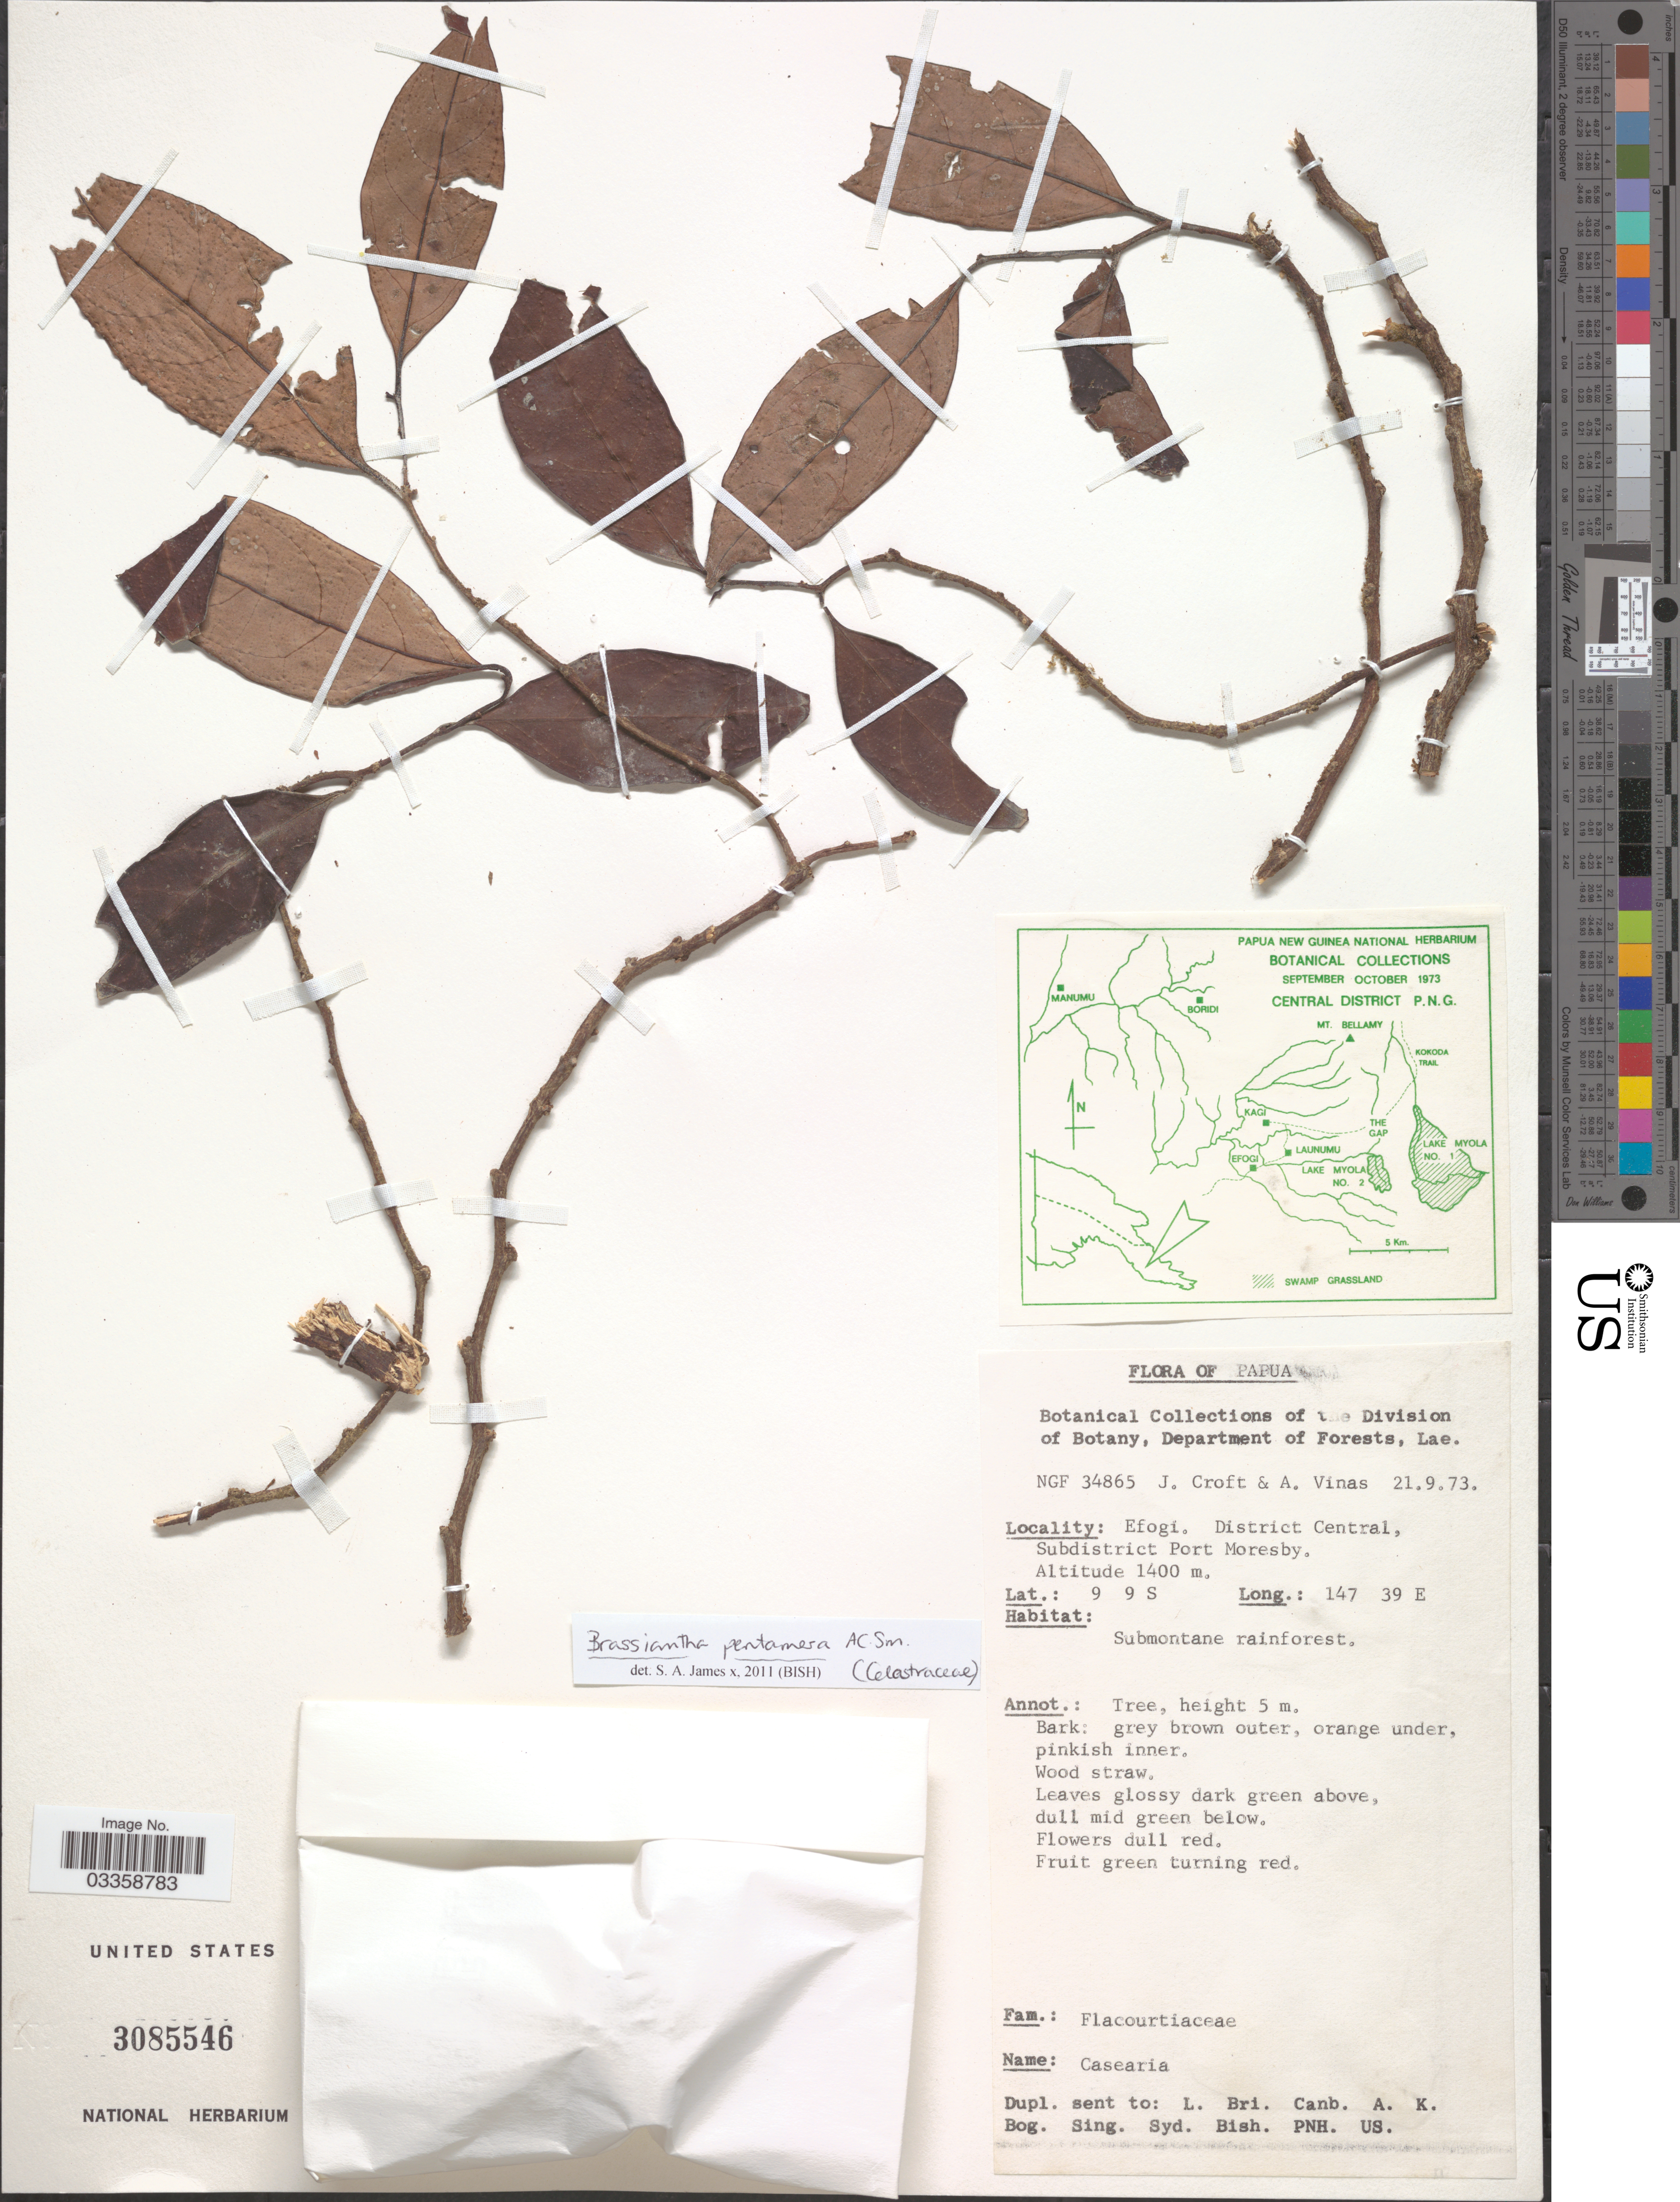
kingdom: Plantae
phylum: Tracheophyta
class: Magnoliopsida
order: Celastrales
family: Celastraceae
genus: Brassiantha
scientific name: Brassiantha pentamera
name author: A.C. Sm.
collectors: J. Croft & A. Vinas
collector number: NGF34865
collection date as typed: Transcribed d/m/y: 21/9/73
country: Papua New Guinea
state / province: Central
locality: Papua, Efogi. District Central, Subdistrict Port Moresby.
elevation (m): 1400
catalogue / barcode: US 3085546